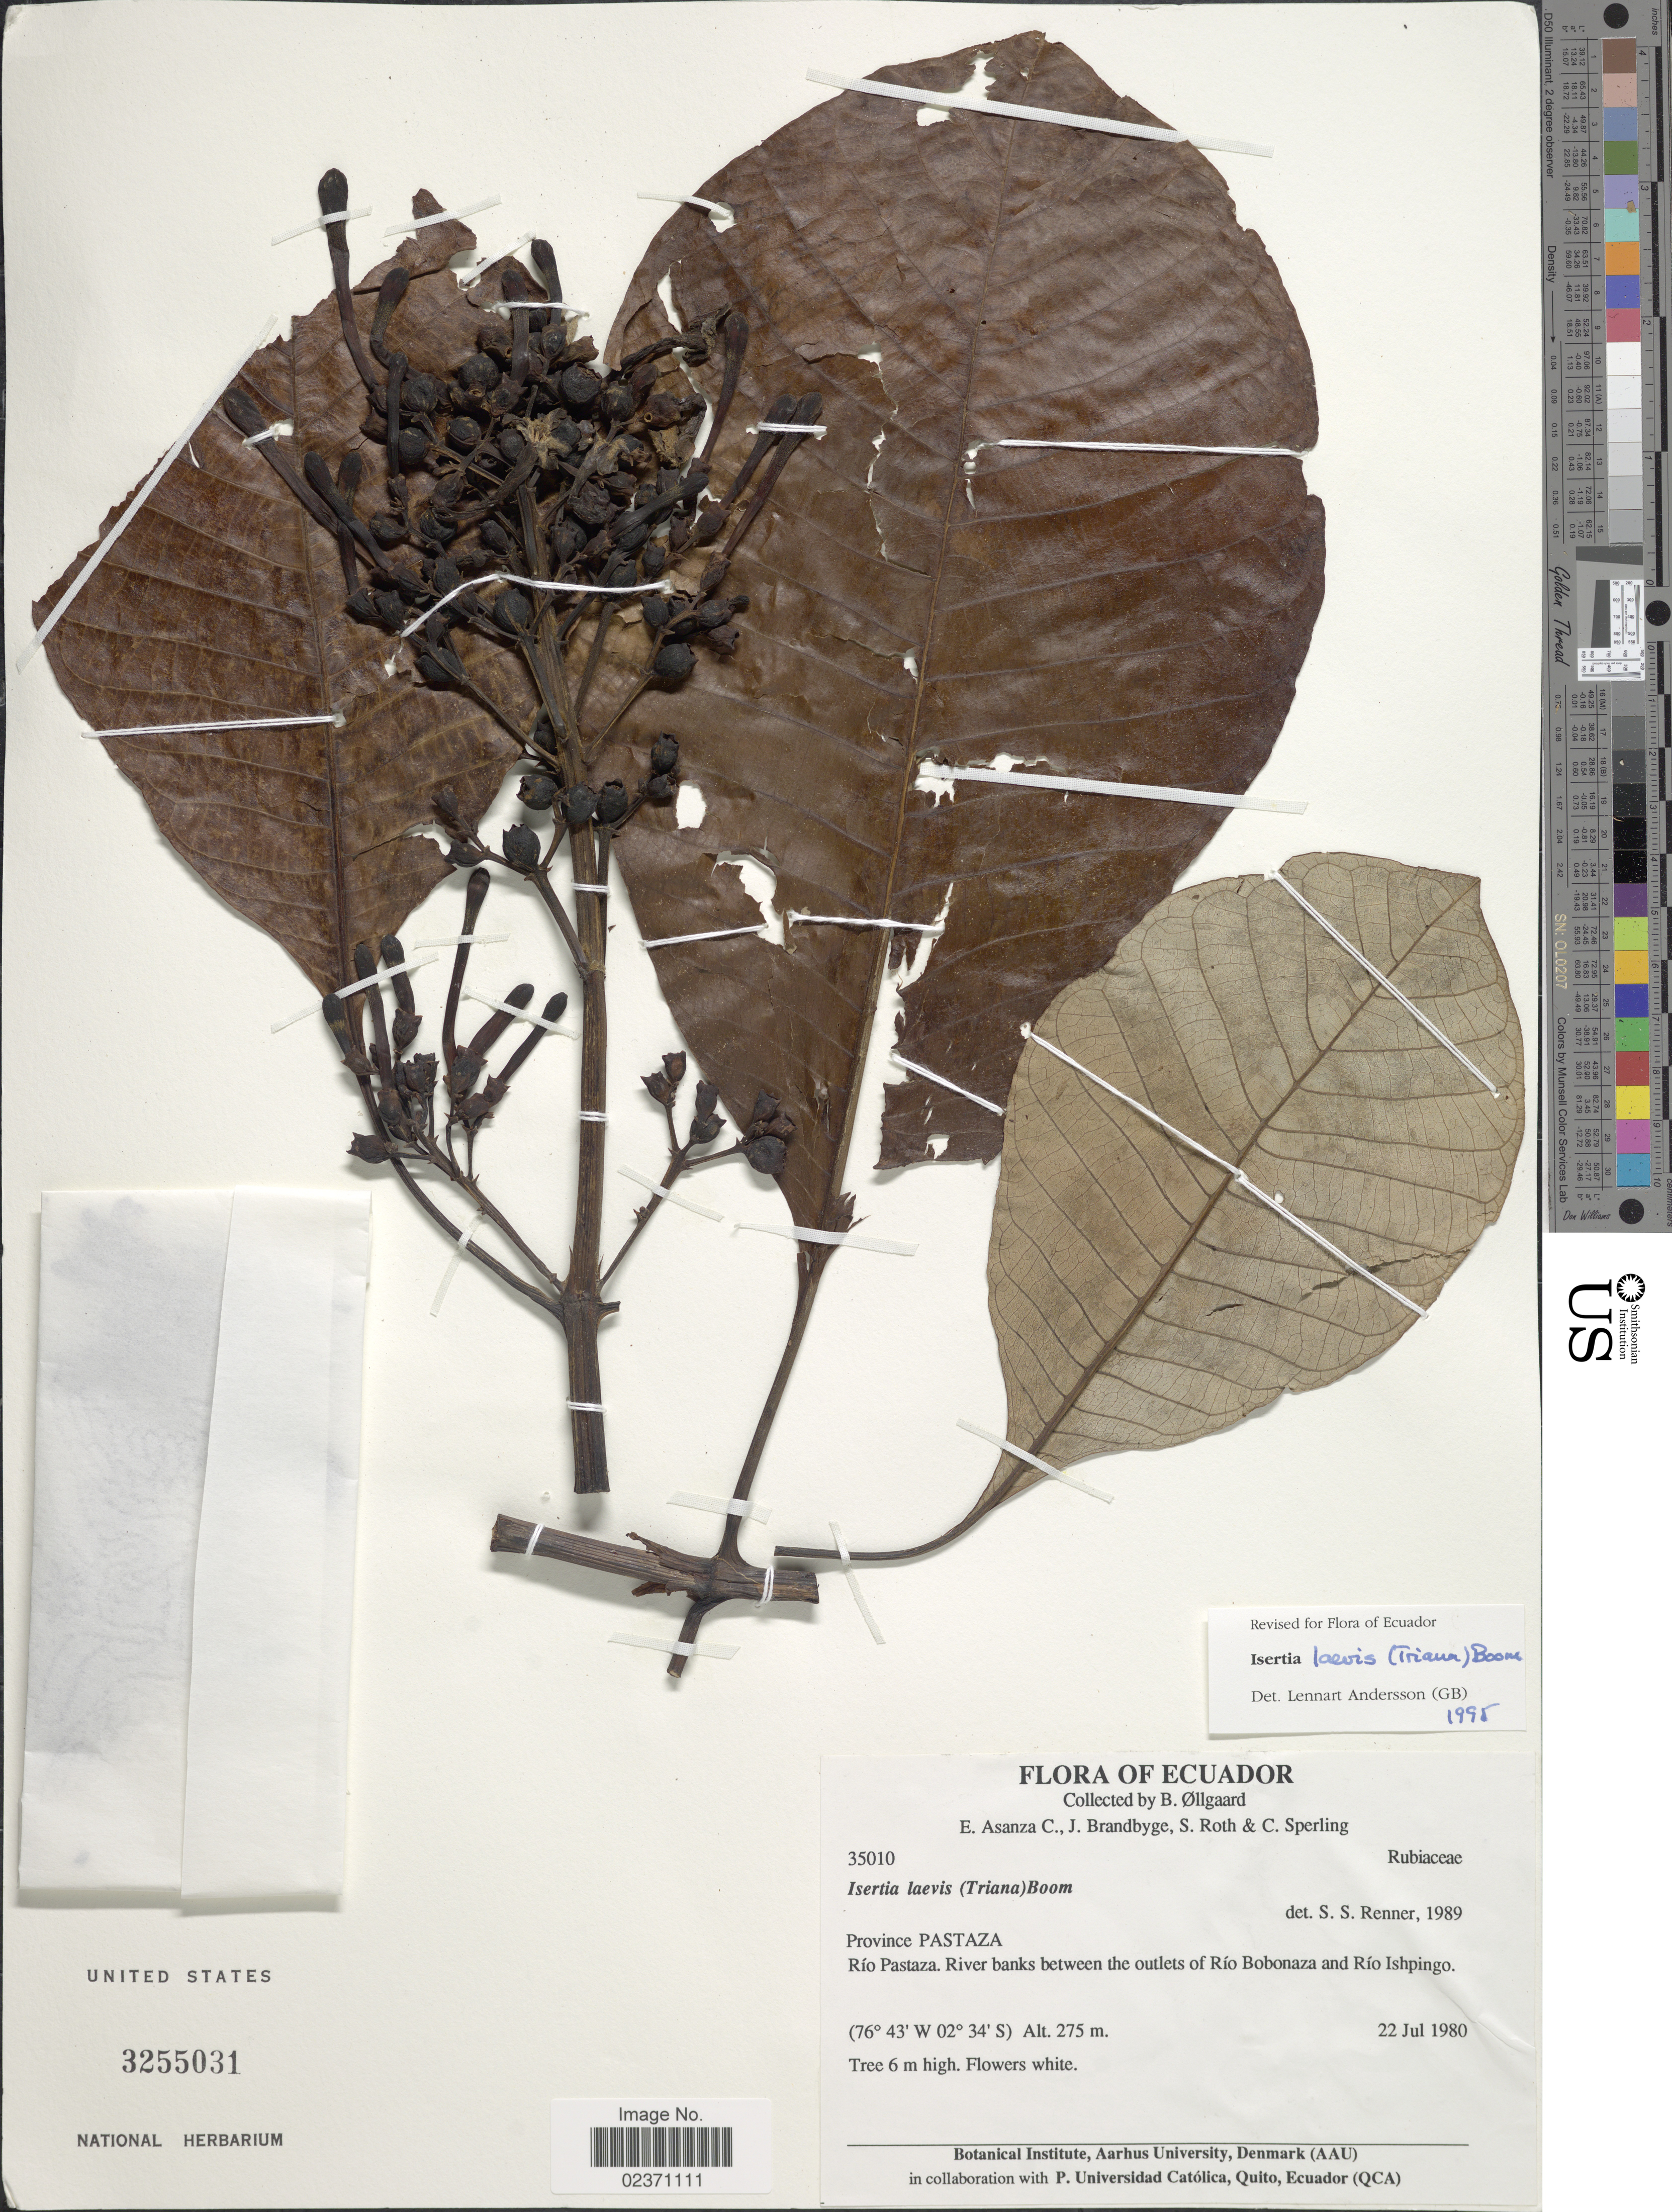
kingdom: Plantae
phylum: Tracheophyta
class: Magnoliopsida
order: Gentianales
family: Rubiaceae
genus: Isertia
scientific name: Isertia laevis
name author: (Triana) B.M. Boom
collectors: B. Øllgaard, E. Asanza C., J. Brandbyge, S. Roth & C. Sperling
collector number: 35010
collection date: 1980-07-22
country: Ecuador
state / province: Pastaza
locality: Rio Pastaza. River banks between the outlets of Rio Bobonaza and Rio Ishpingo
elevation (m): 275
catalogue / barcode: US 3255031